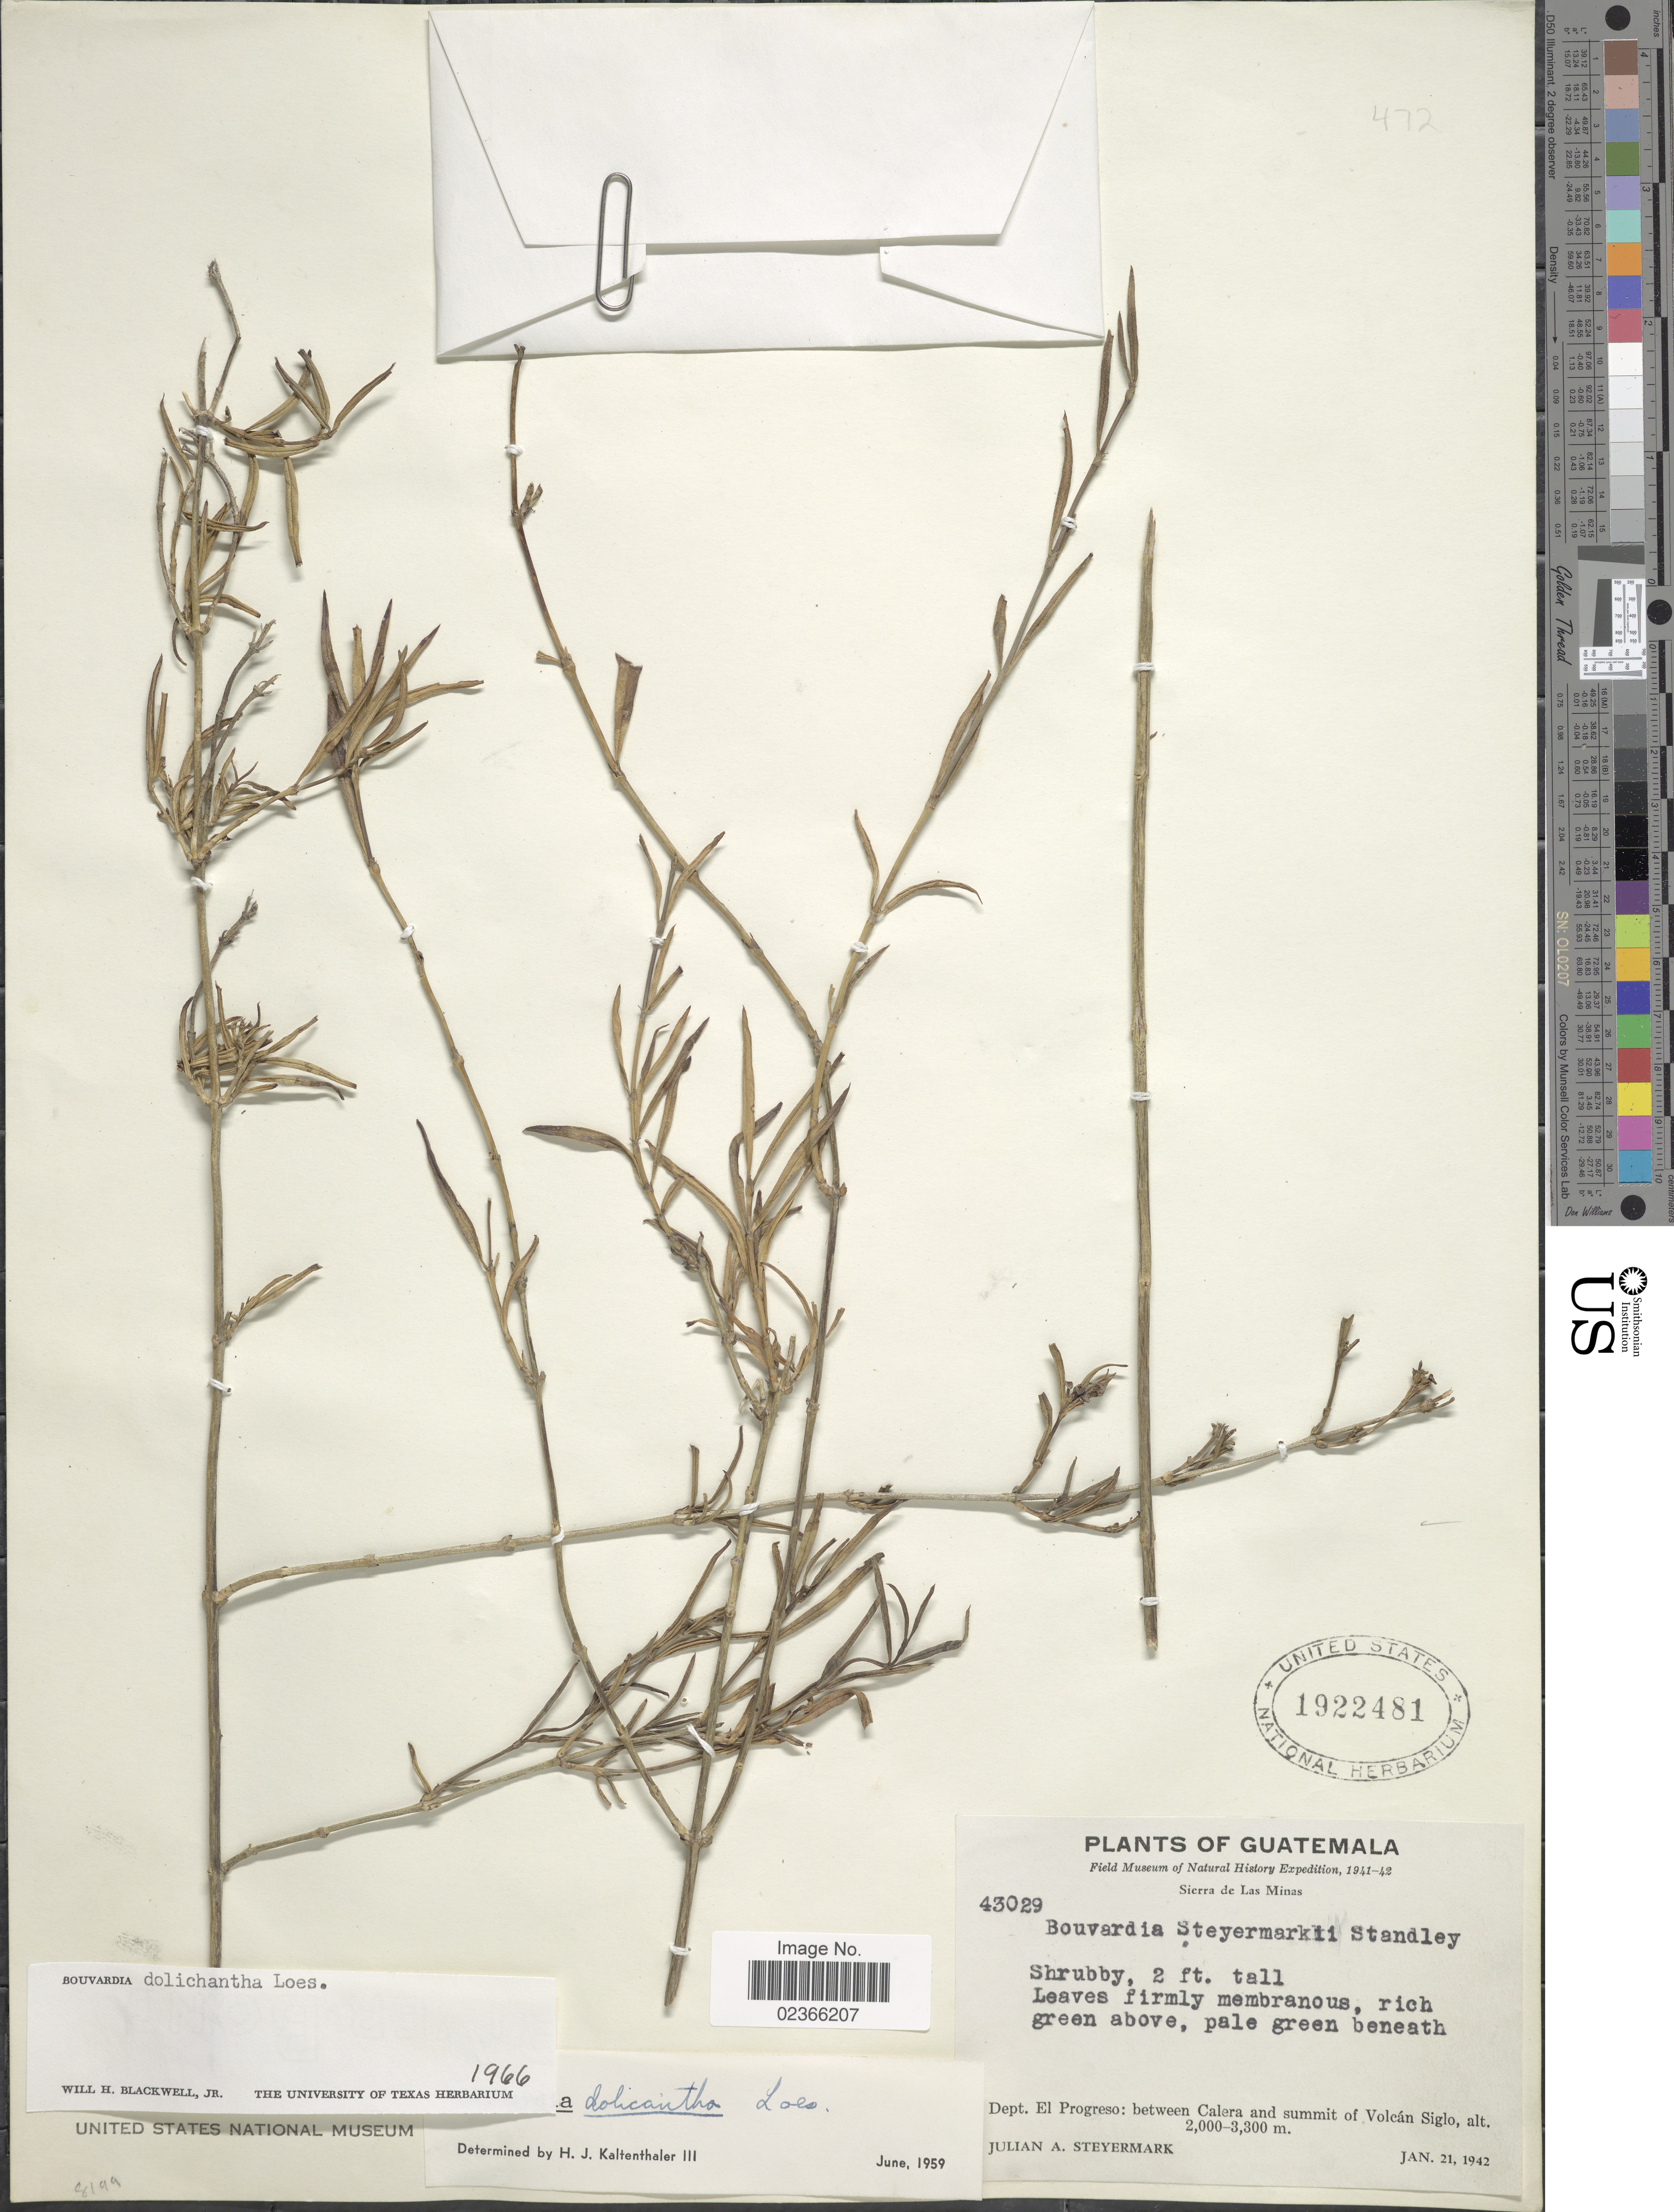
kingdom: Plantae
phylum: Tracheophyta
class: Magnoliopsida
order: Gentianales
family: Rubiaceae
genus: Bouvardia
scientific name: Bouvardia dolichantha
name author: Loes.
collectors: J. Steyermark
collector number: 43029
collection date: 1942-01-21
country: Guatemala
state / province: El Progreso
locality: Dept. El. Progreso: between Calera and summit of Volcan Siglo. Sierra de Las Minas.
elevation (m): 2000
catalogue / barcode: US 1922481